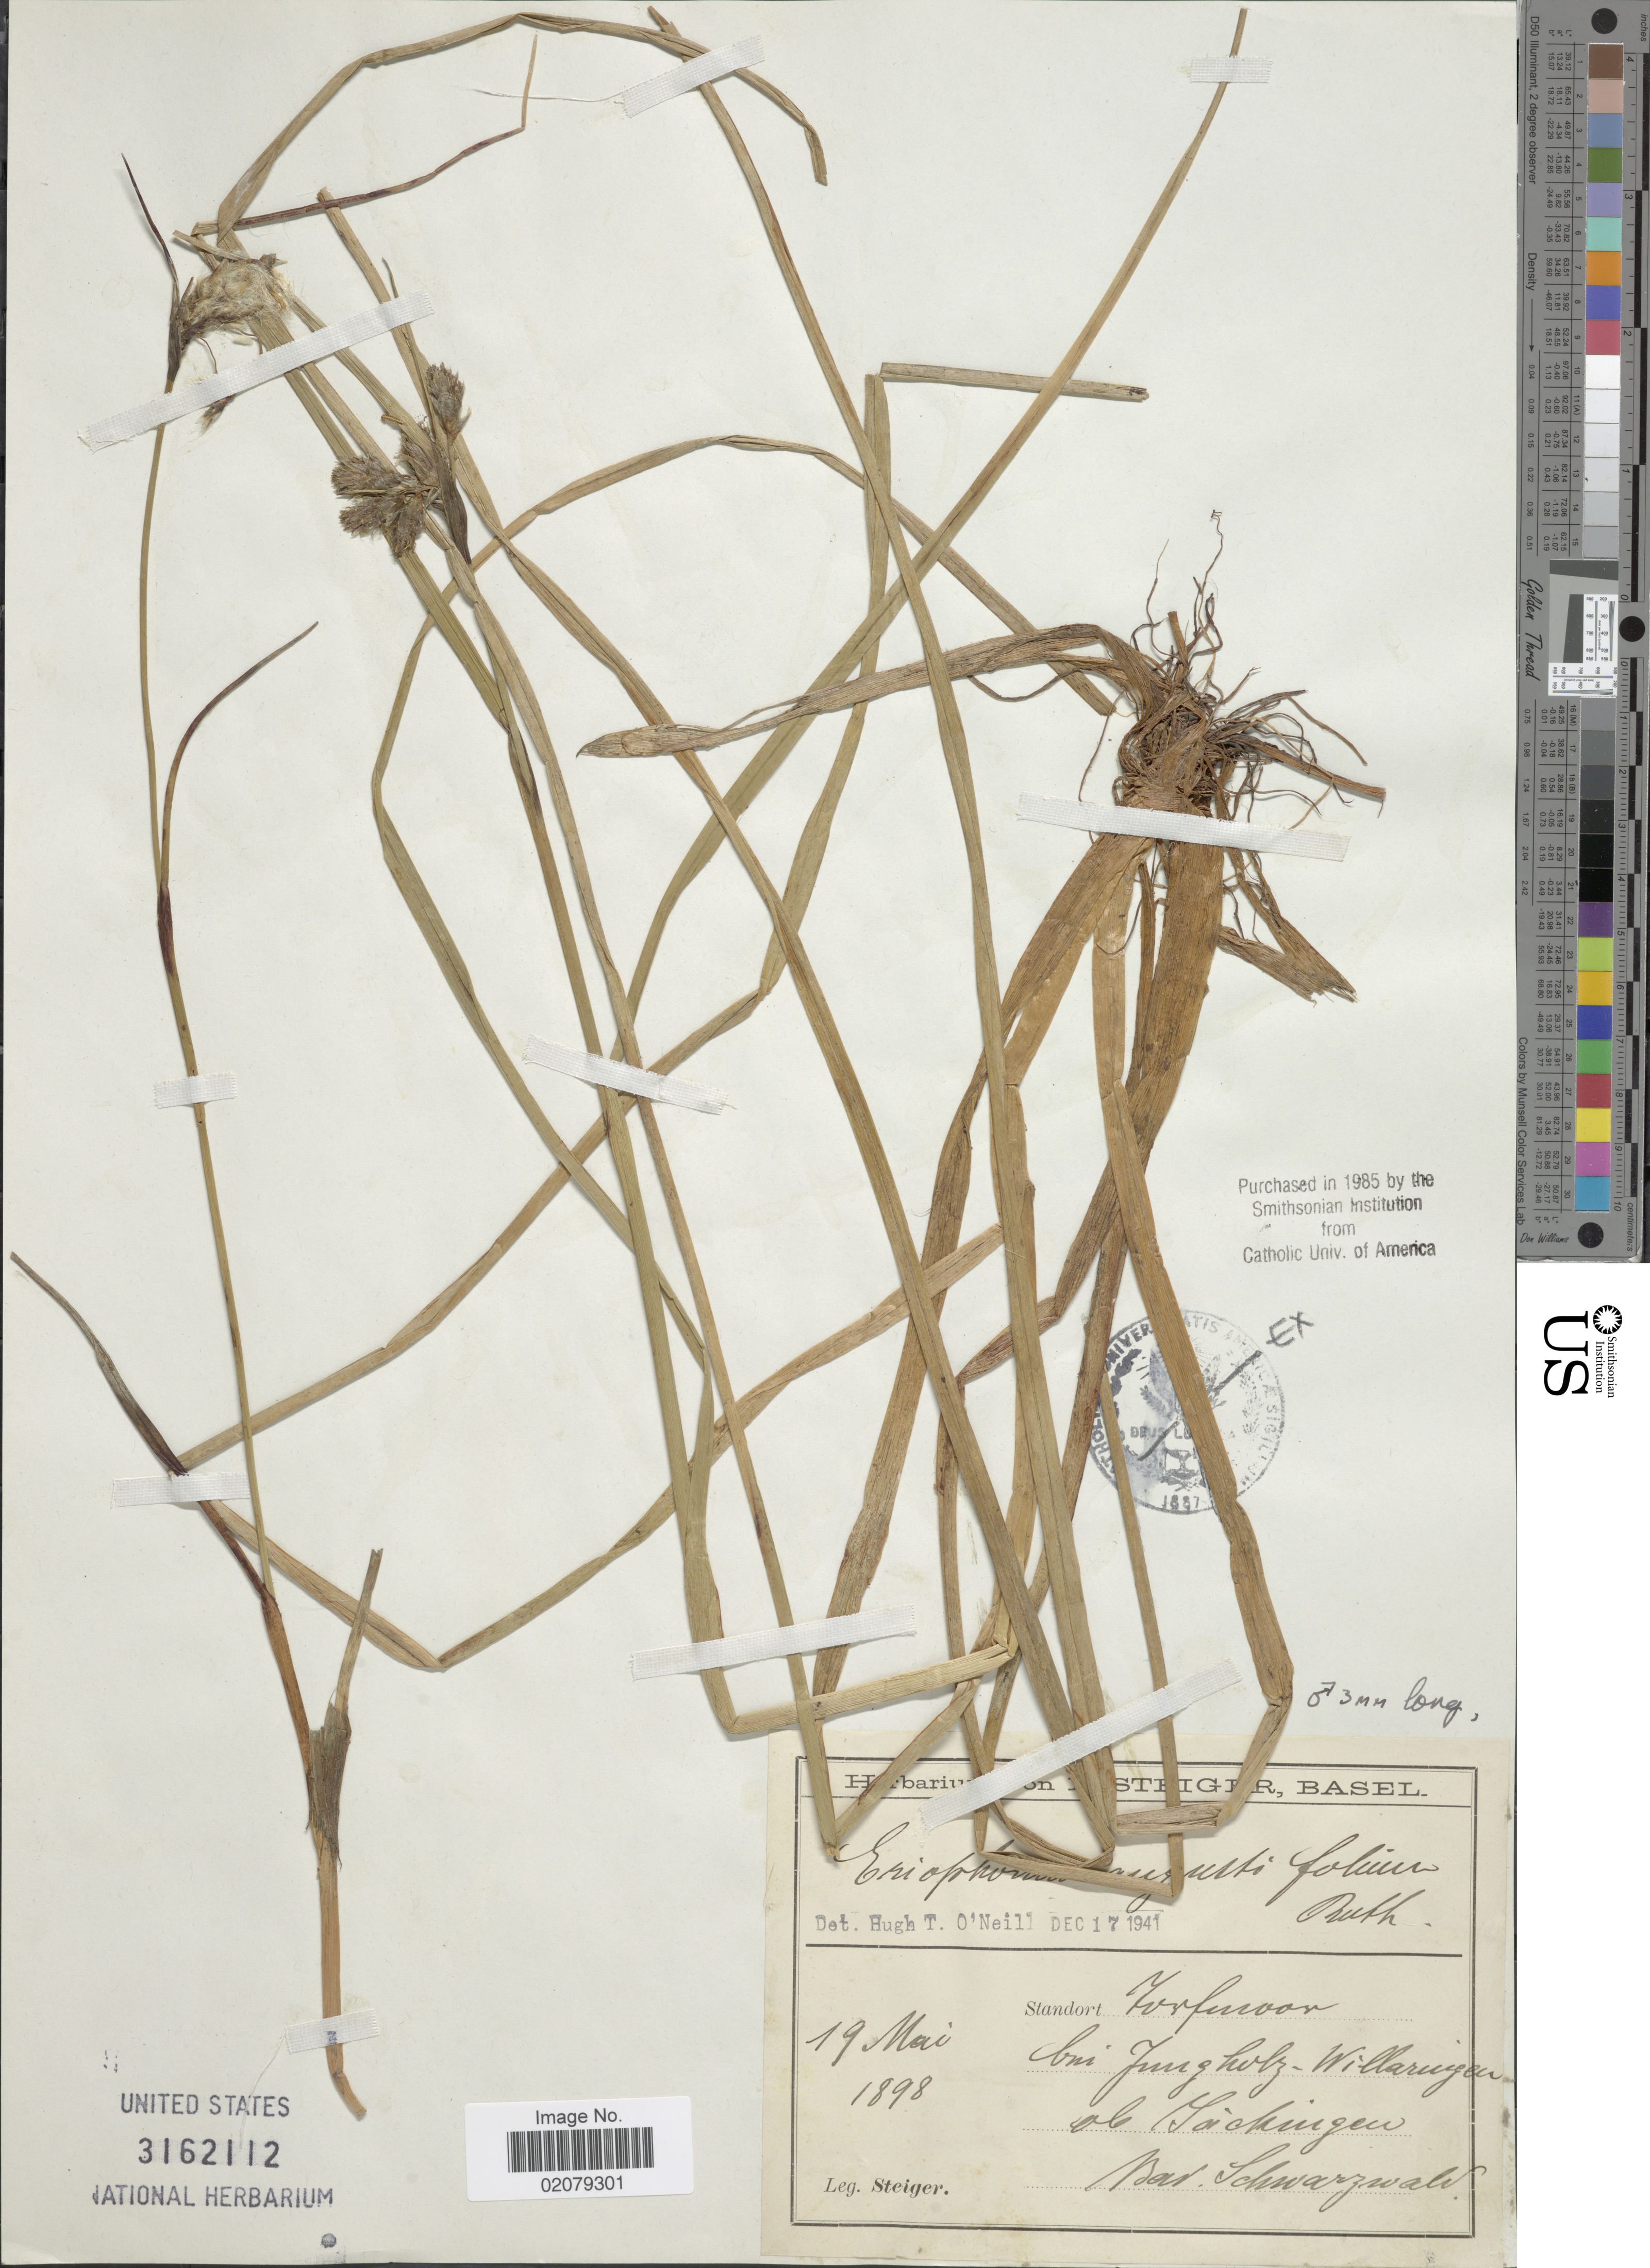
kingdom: Plantae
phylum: Tracheophyta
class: Liliopsida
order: Poales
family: Cyperaceae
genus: Eriophorum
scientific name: Eriophorum angustifolium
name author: Honck.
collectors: Steiger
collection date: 1898-05-19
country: Austria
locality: Bei Jungholz, Willarruigen ab Yachkuigen [interpreted]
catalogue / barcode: US 3162112